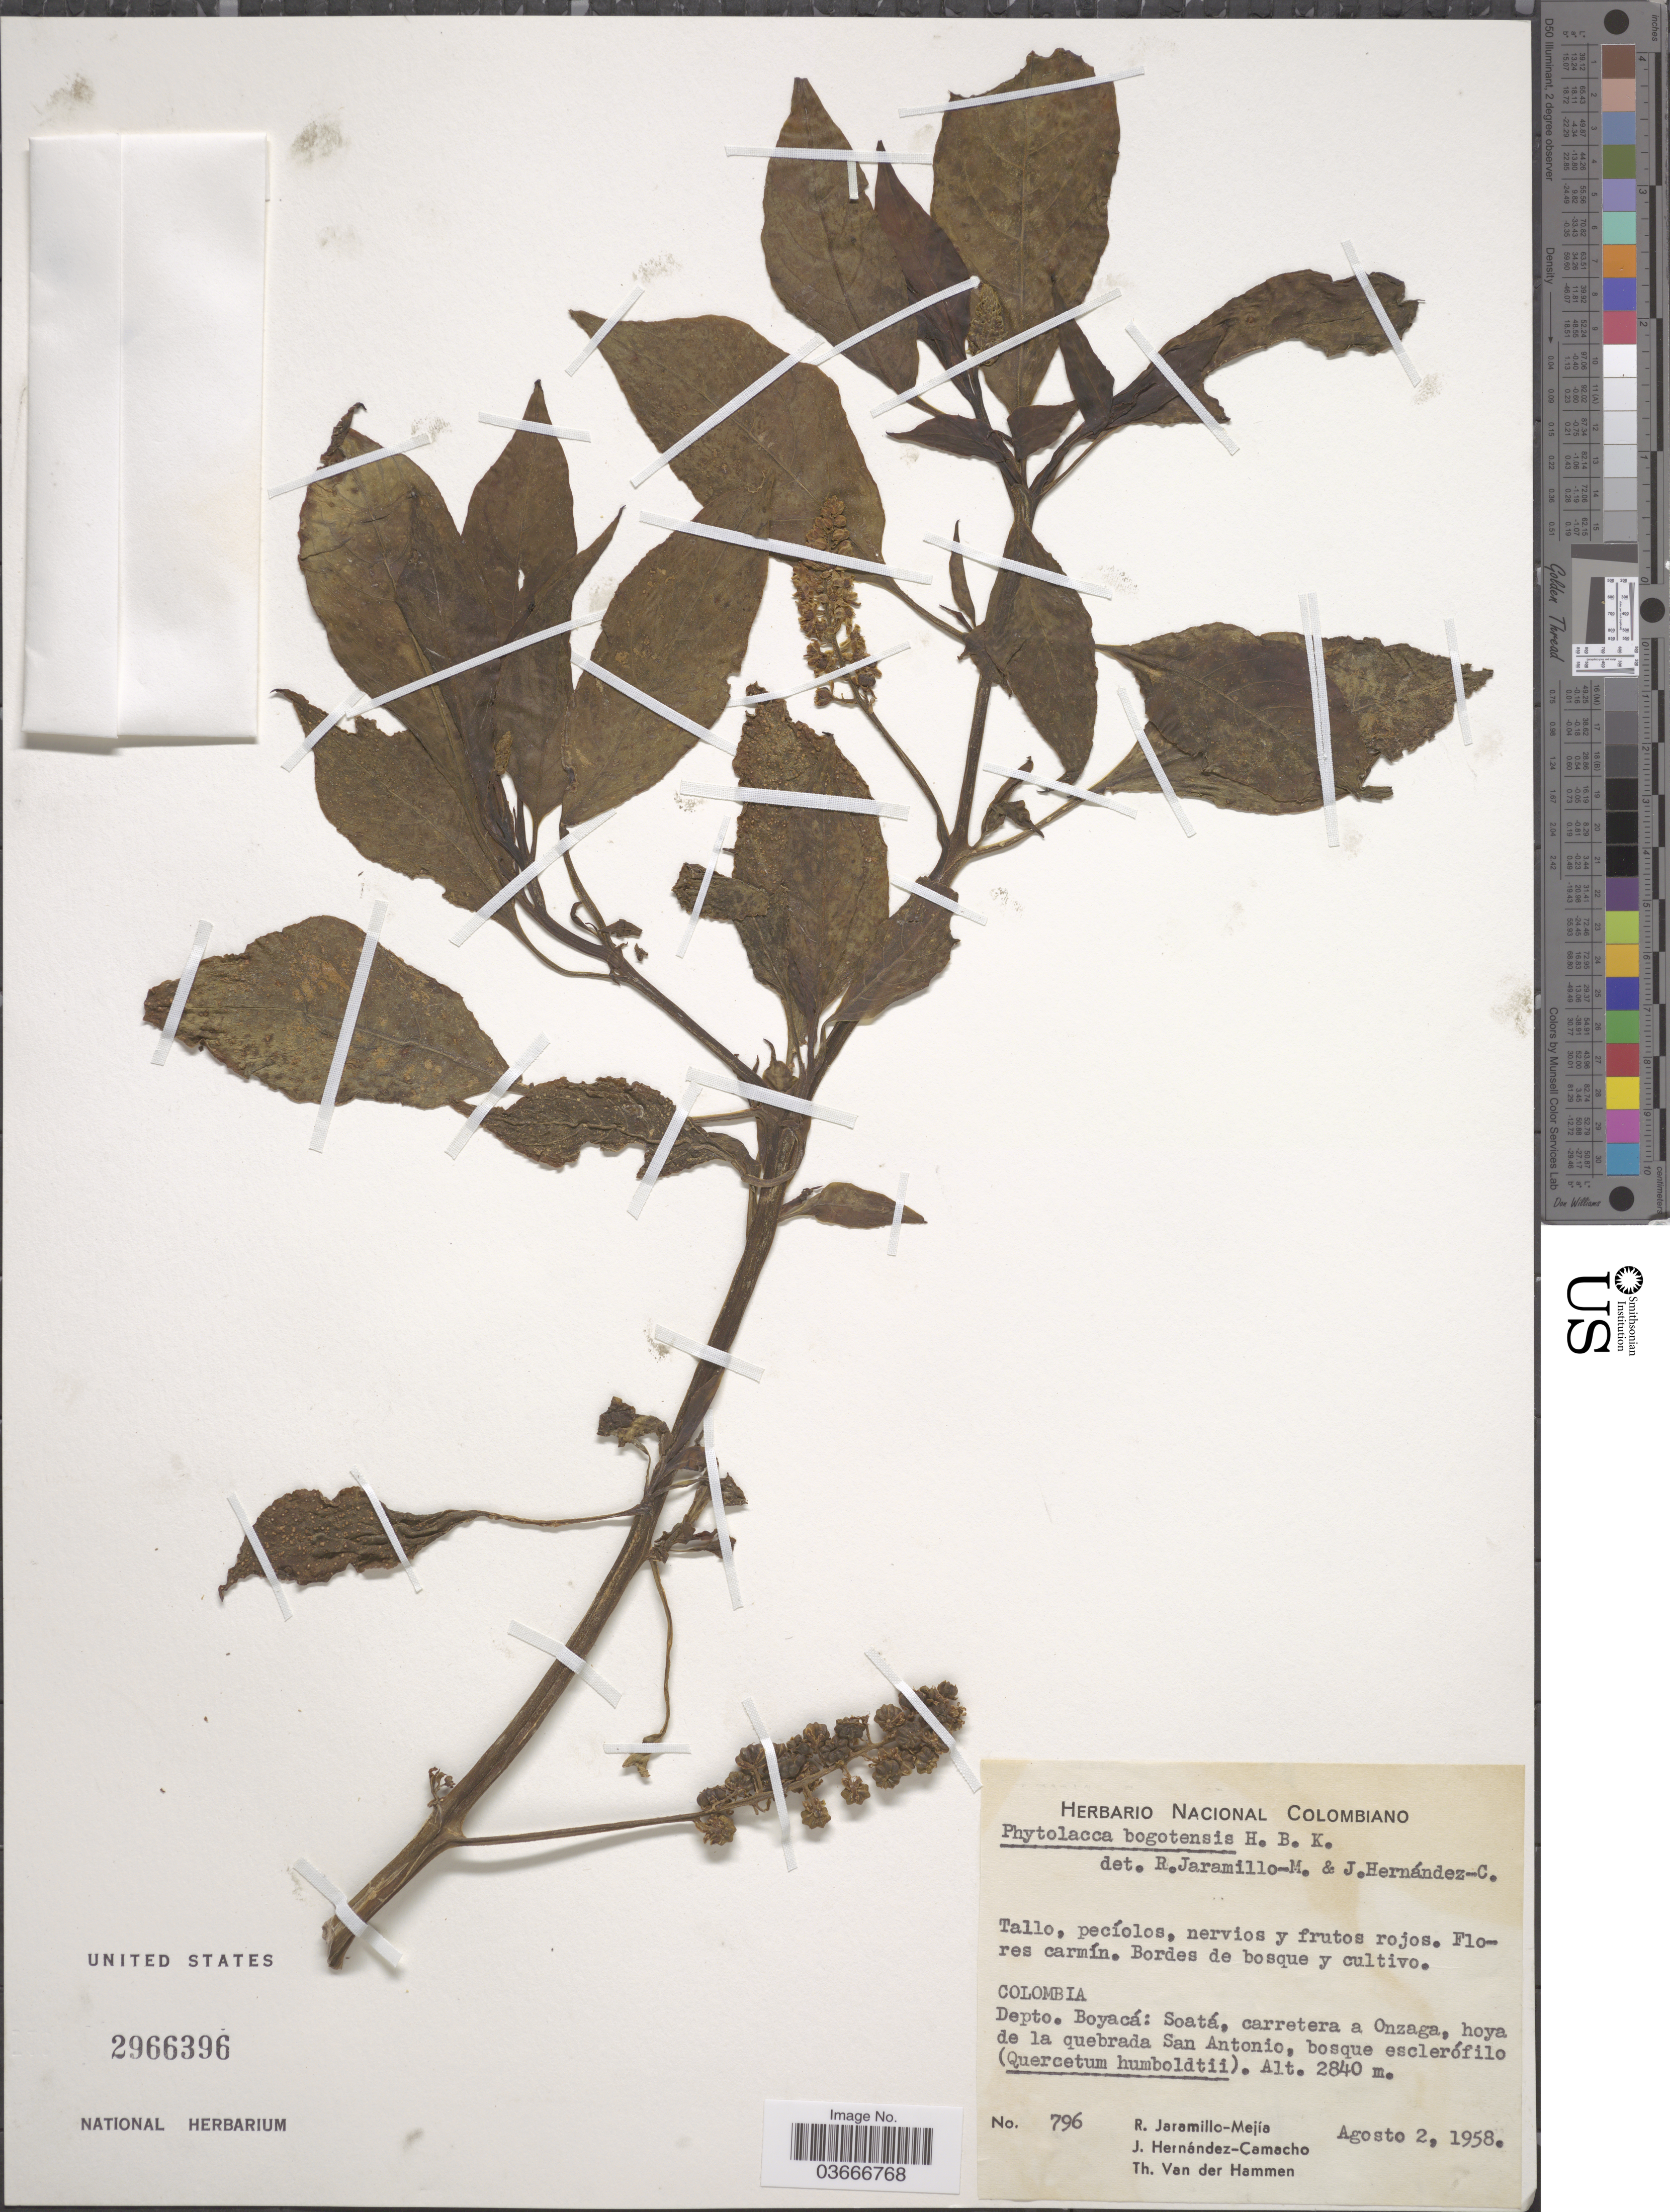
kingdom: Plantae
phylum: Tracheophyta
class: Magnoliopsida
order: Caryophyllales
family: Phytolaccaceae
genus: Phytolacca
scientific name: Phytolacca bogotensis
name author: Kunth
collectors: R. Jaramillo M., J. Hernandez Camacho & T. Van der Hammen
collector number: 796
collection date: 1958-08-02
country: Colombia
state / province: Boyacá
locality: Depto. Boyacá: Soatá, carretera a Onzaga, hoya de la quebrada San Antonio, bosque esclerófilo.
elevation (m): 2840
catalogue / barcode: US 2966396